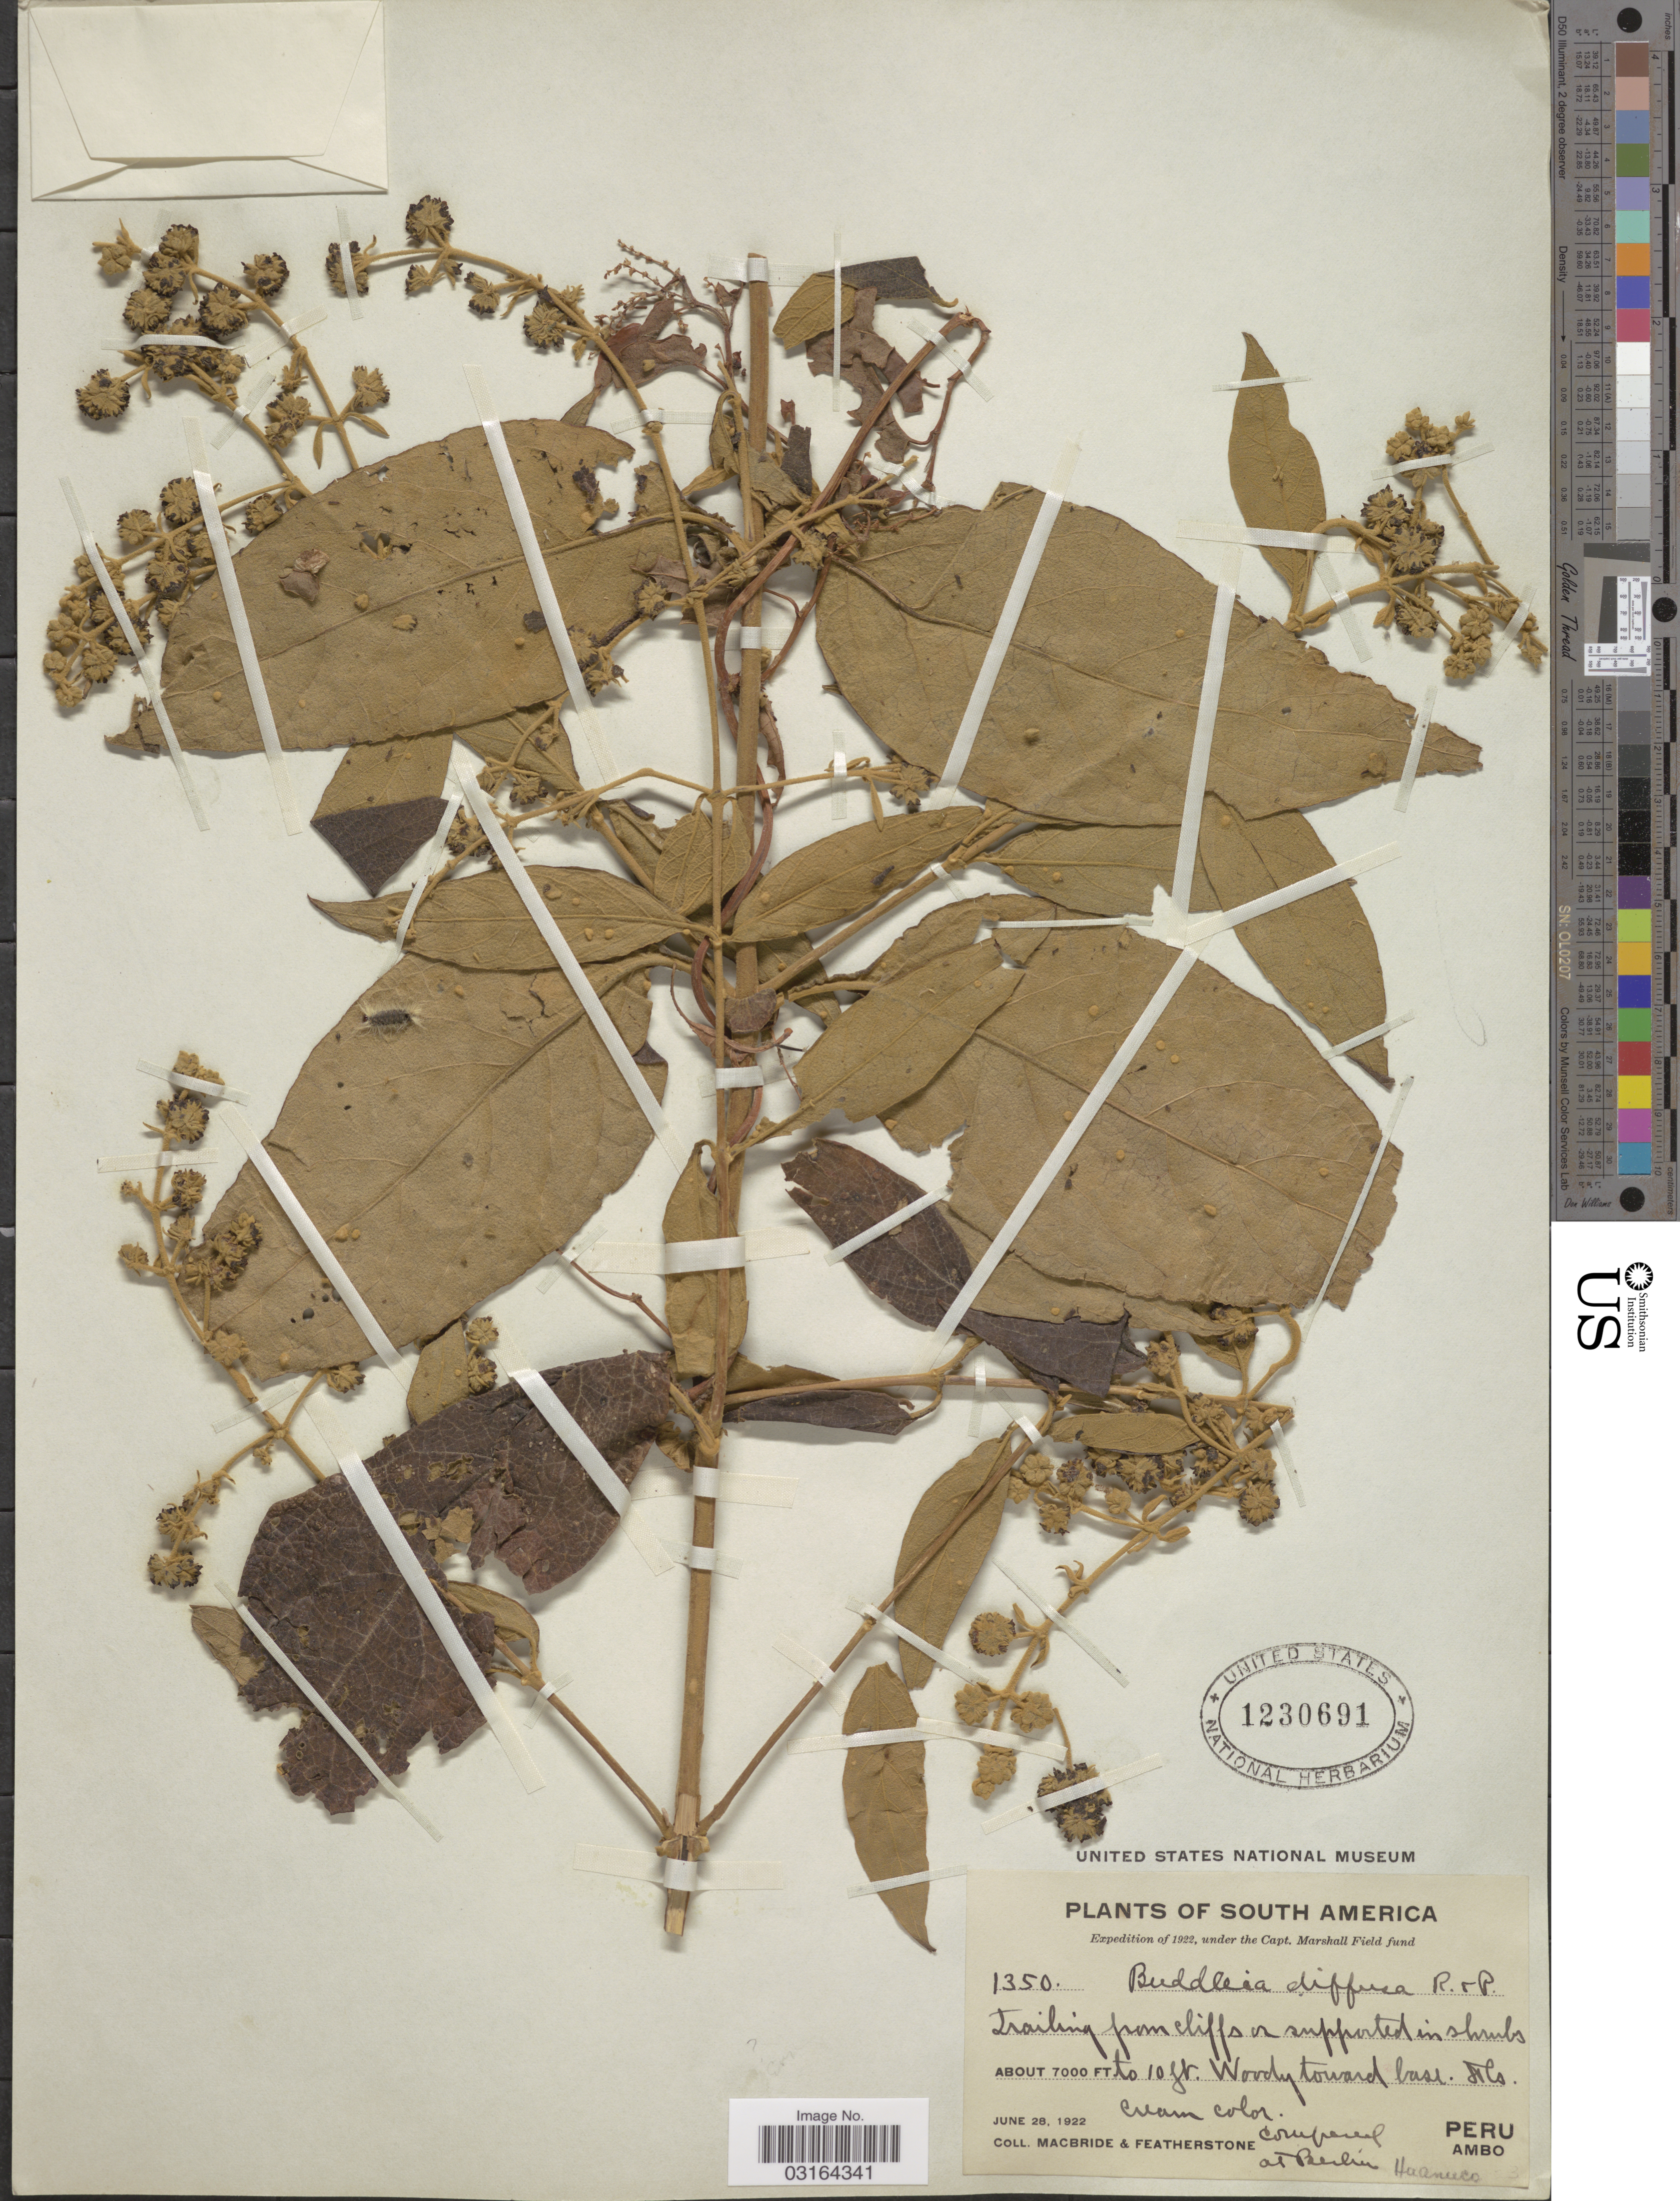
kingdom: Plantae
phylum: Tracheophyta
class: Magnoliopsida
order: Lamiales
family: Scrophulariaceae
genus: Buddleja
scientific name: Buddleja diffusa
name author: Ruiz & Pav.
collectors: Macbride, -- & -. Featherstone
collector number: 1350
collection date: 1922-06-28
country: Peru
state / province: Huánuco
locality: At Berlin, Huanuco, Ambo.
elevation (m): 2134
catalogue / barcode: US 1230691